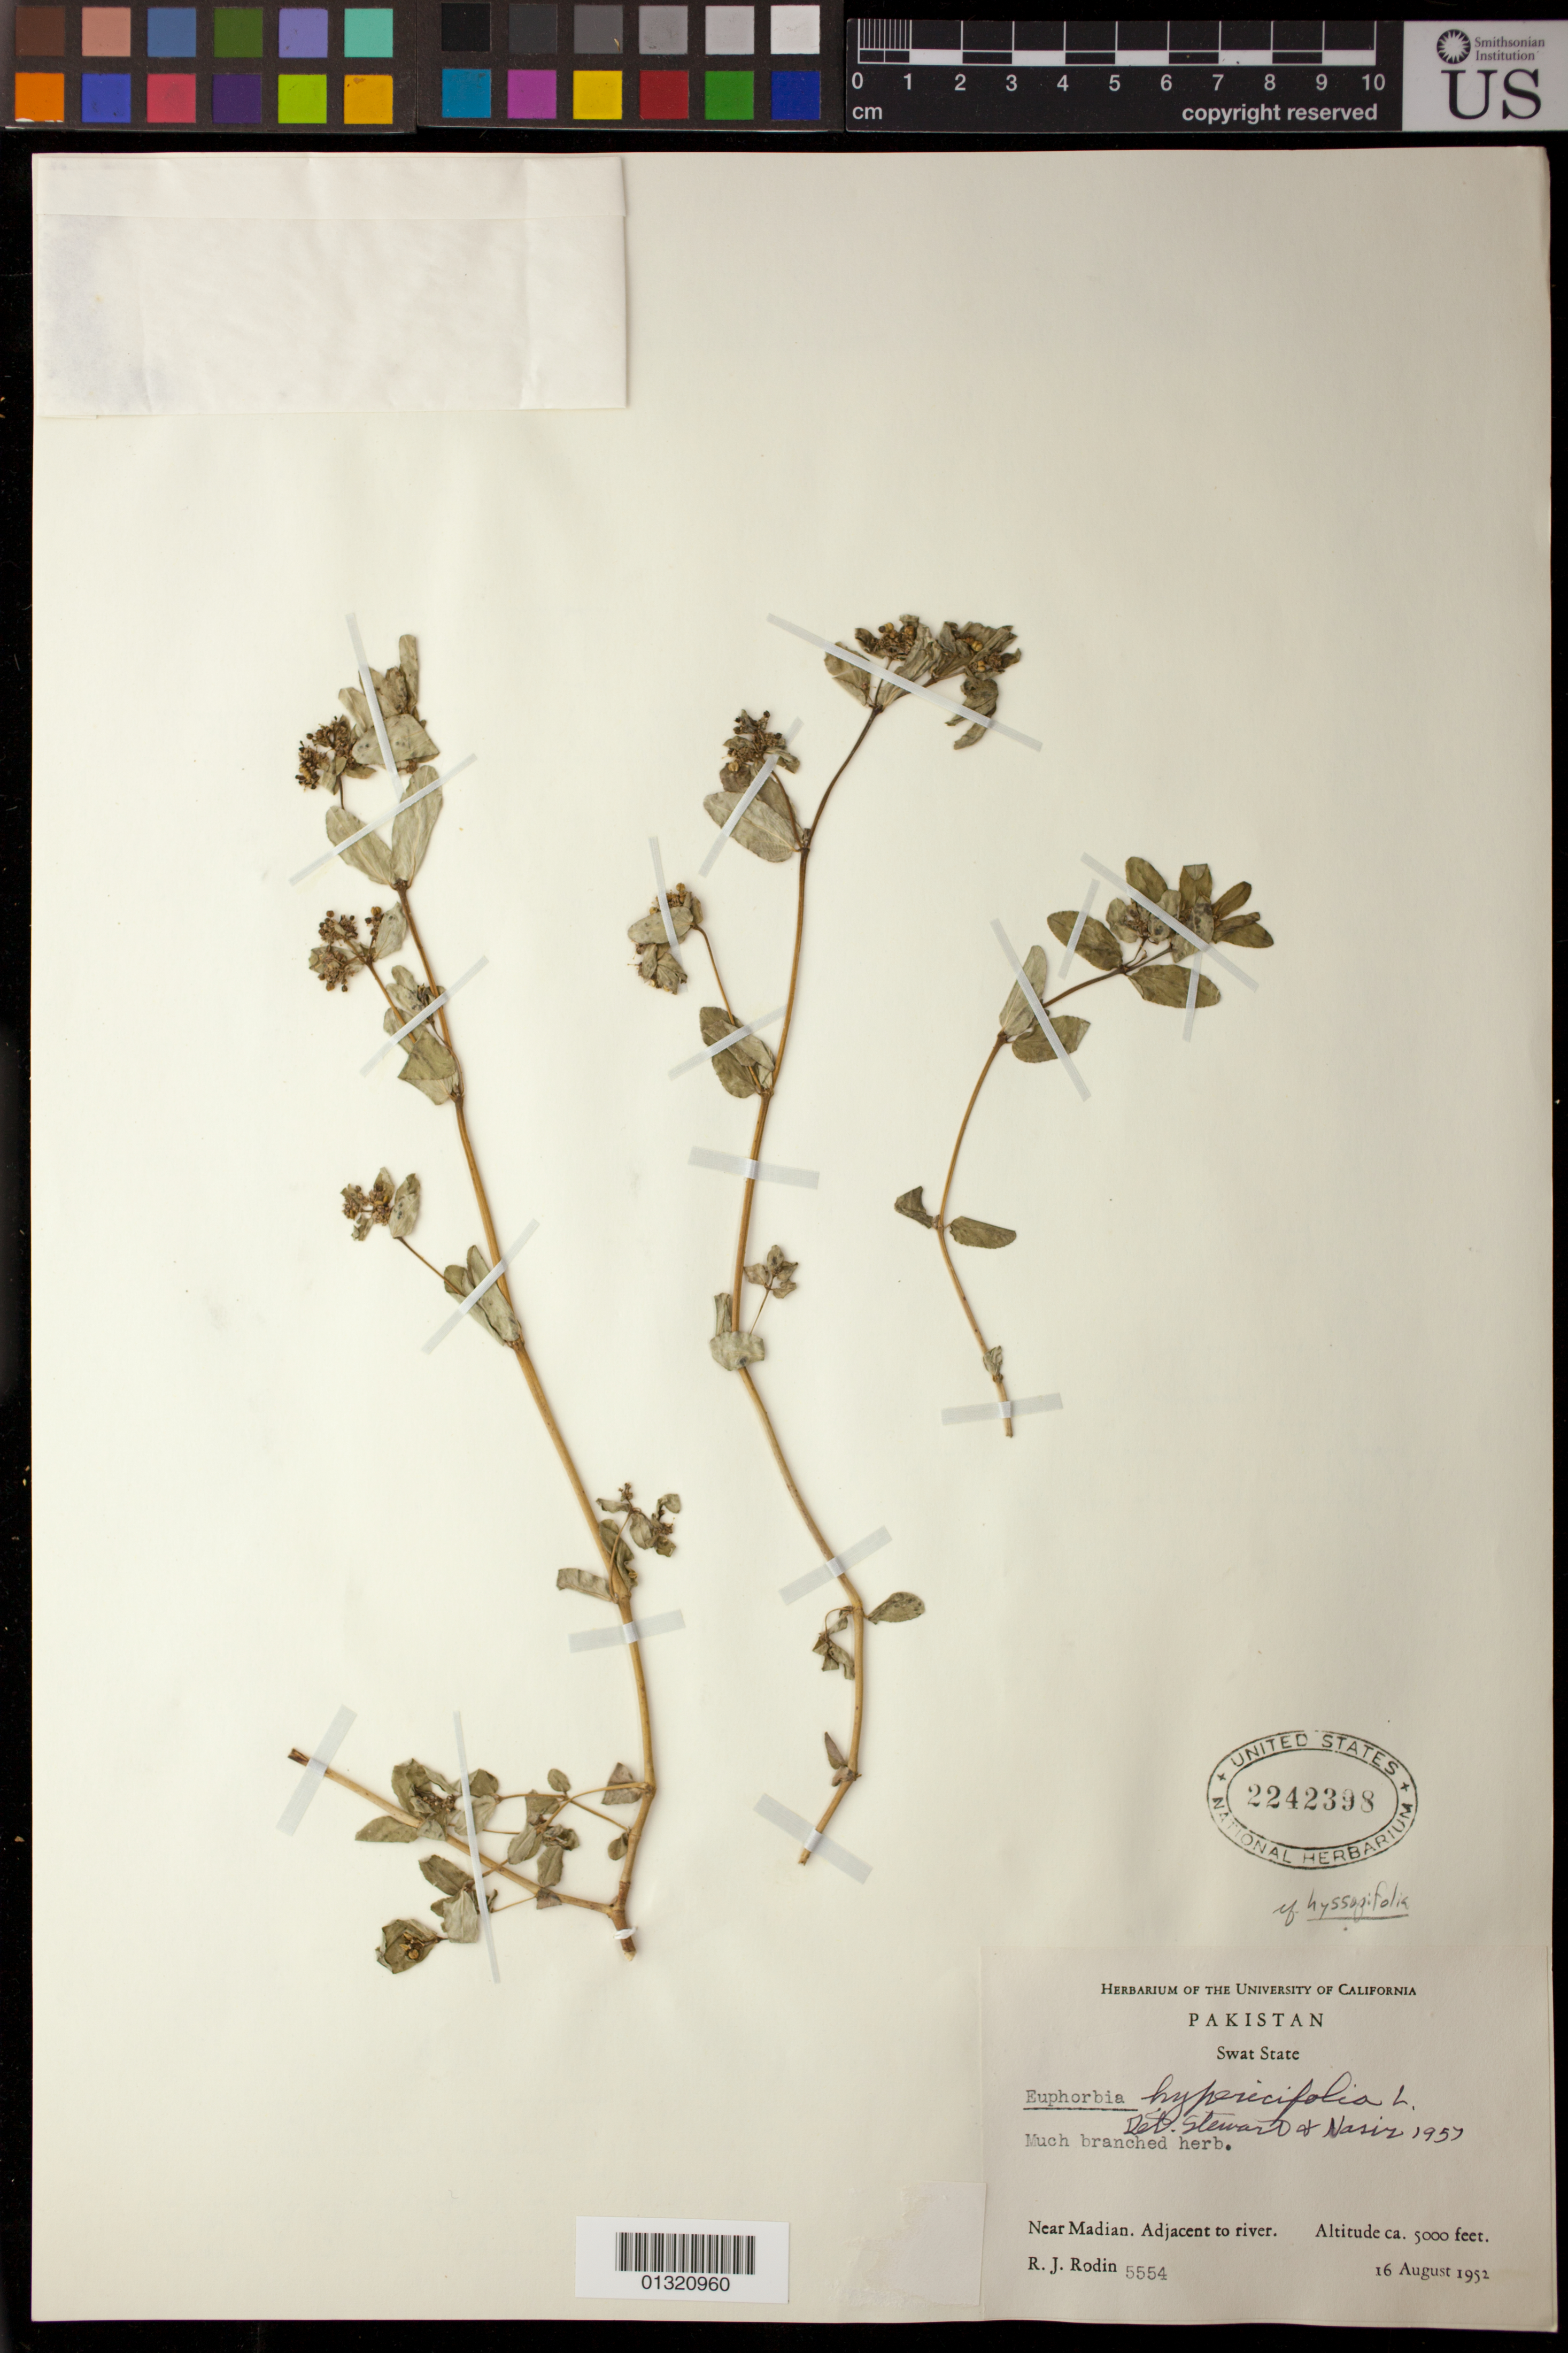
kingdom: Plantae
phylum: Tracheophyta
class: Magnoliopsida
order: Malpighiales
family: Euphorbiaceae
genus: Euphorbia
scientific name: Euphorbia indica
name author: Lam.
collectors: R. J. Rodin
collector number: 5554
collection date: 1952-08-16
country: Pakistan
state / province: Khyber Pakhtunkhwa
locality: Near Madian [Maddan]. Adjacent to river. Swat State [Swat District]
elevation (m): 1524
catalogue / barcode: US 2242398